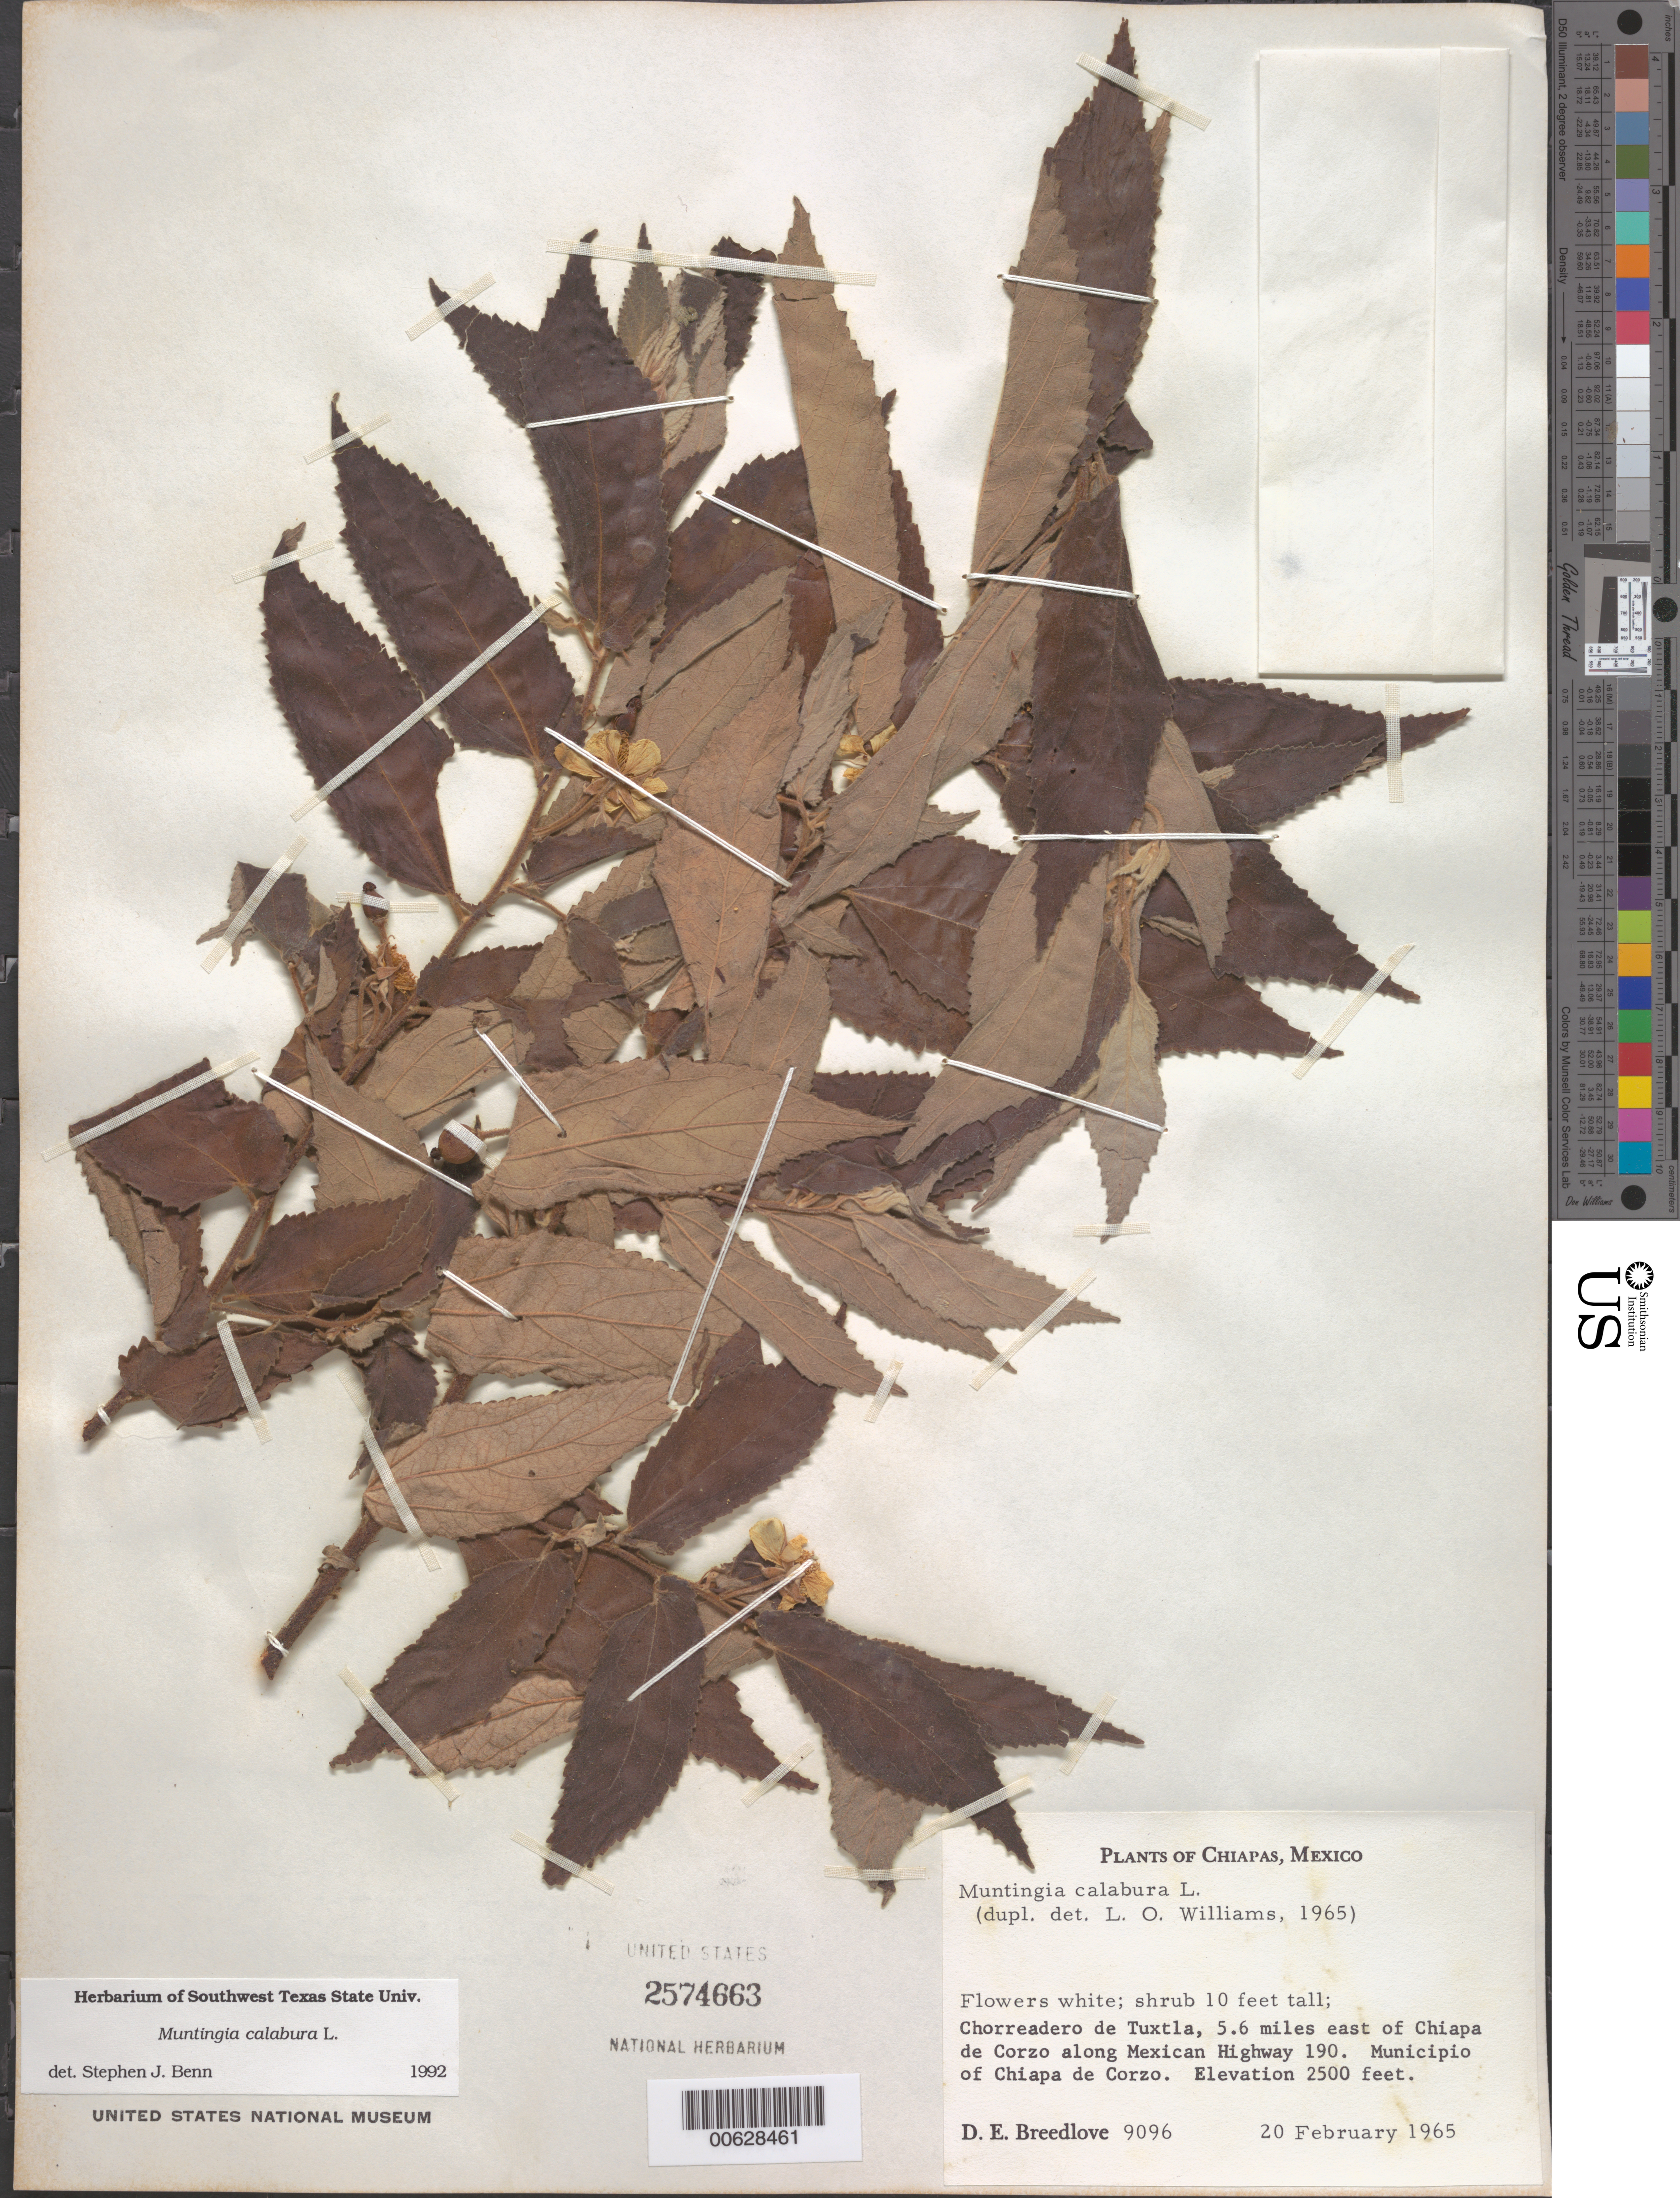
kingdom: Plantae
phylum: Tracheophyta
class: Magnoliopsida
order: Malvales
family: Muntingiaceae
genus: Muntingia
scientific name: Muntingia calabura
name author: L.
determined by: Benn, S. J.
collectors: D. E. Breedlove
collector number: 9096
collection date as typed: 20 Feb 1965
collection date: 1965-02-20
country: Mexico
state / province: Chiapas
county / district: Chiapa de Corzo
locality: Chorreadero de Tuxtla, 5.6 miles E of Chiapa de Corzo along Mexican Hwy 190.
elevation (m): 762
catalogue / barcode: US 2574663